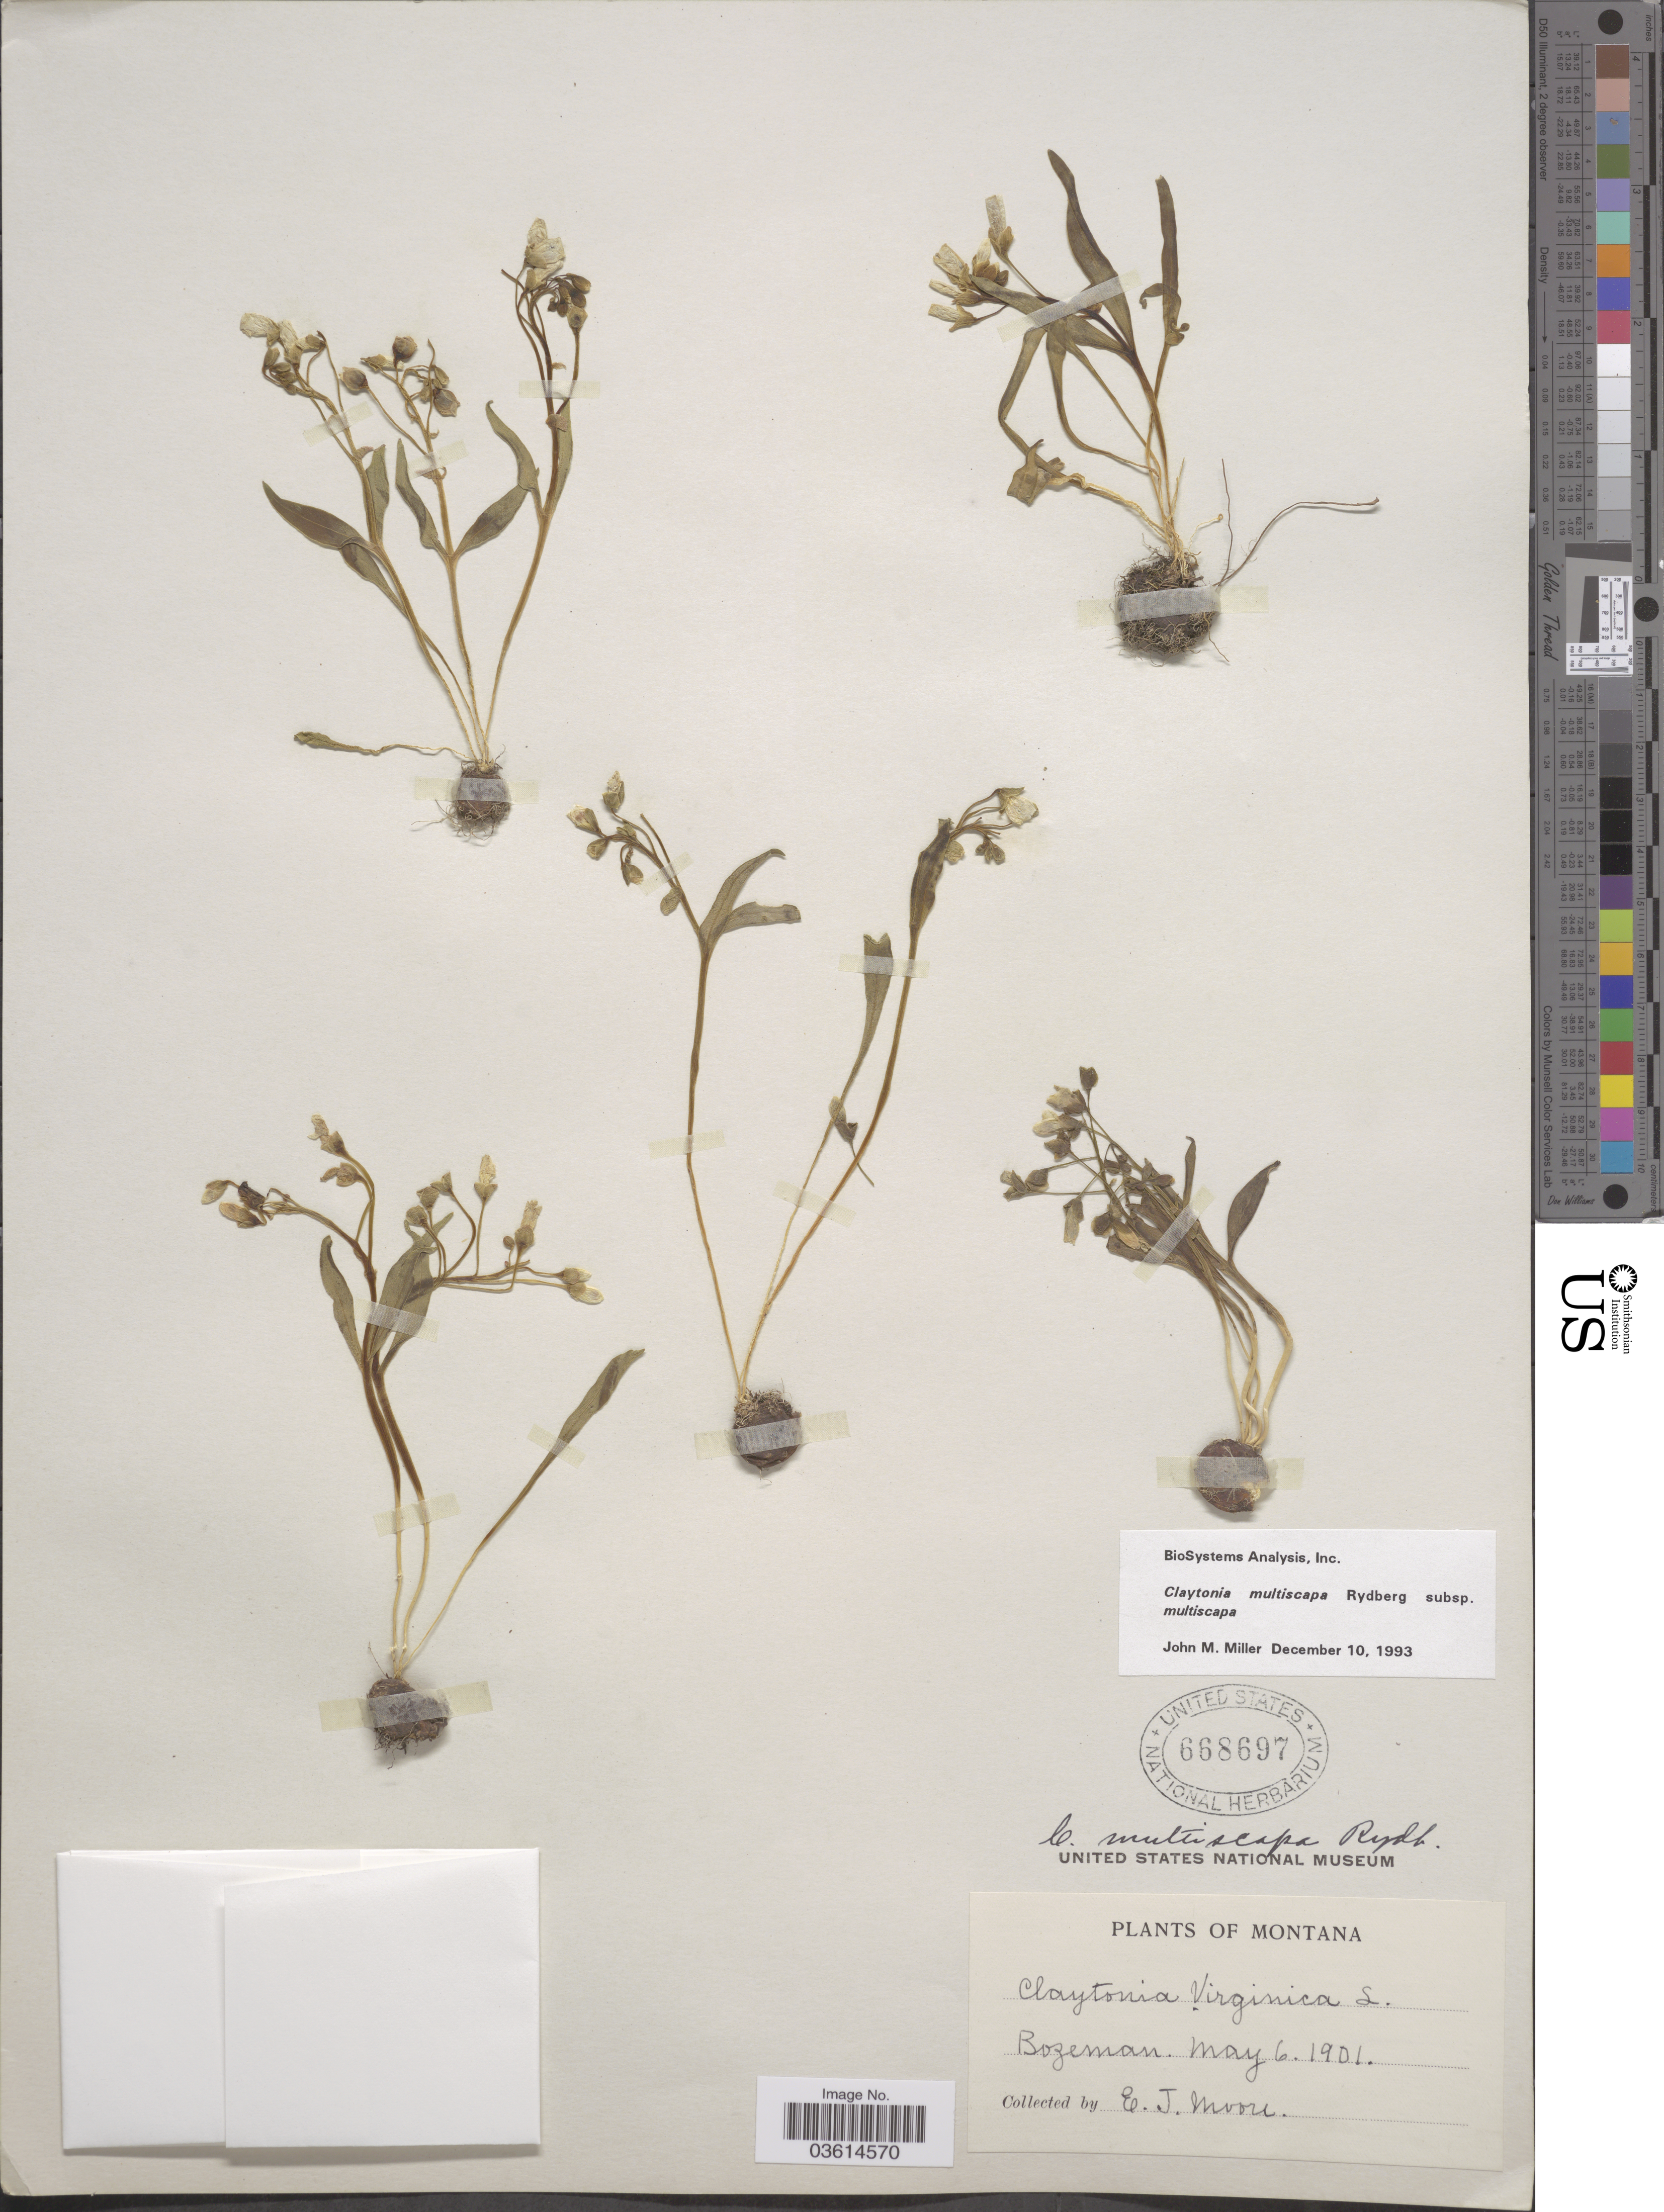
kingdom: Plantae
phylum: Tracheophyta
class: Magnoliopsida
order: Caryophyllales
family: Montiaceae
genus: Claytonia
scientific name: Claytonia multiscapa subsp. multiscapa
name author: Rydb.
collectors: E. Moore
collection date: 1901-05-06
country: United States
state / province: Montana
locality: Bozeman.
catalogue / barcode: US 668697